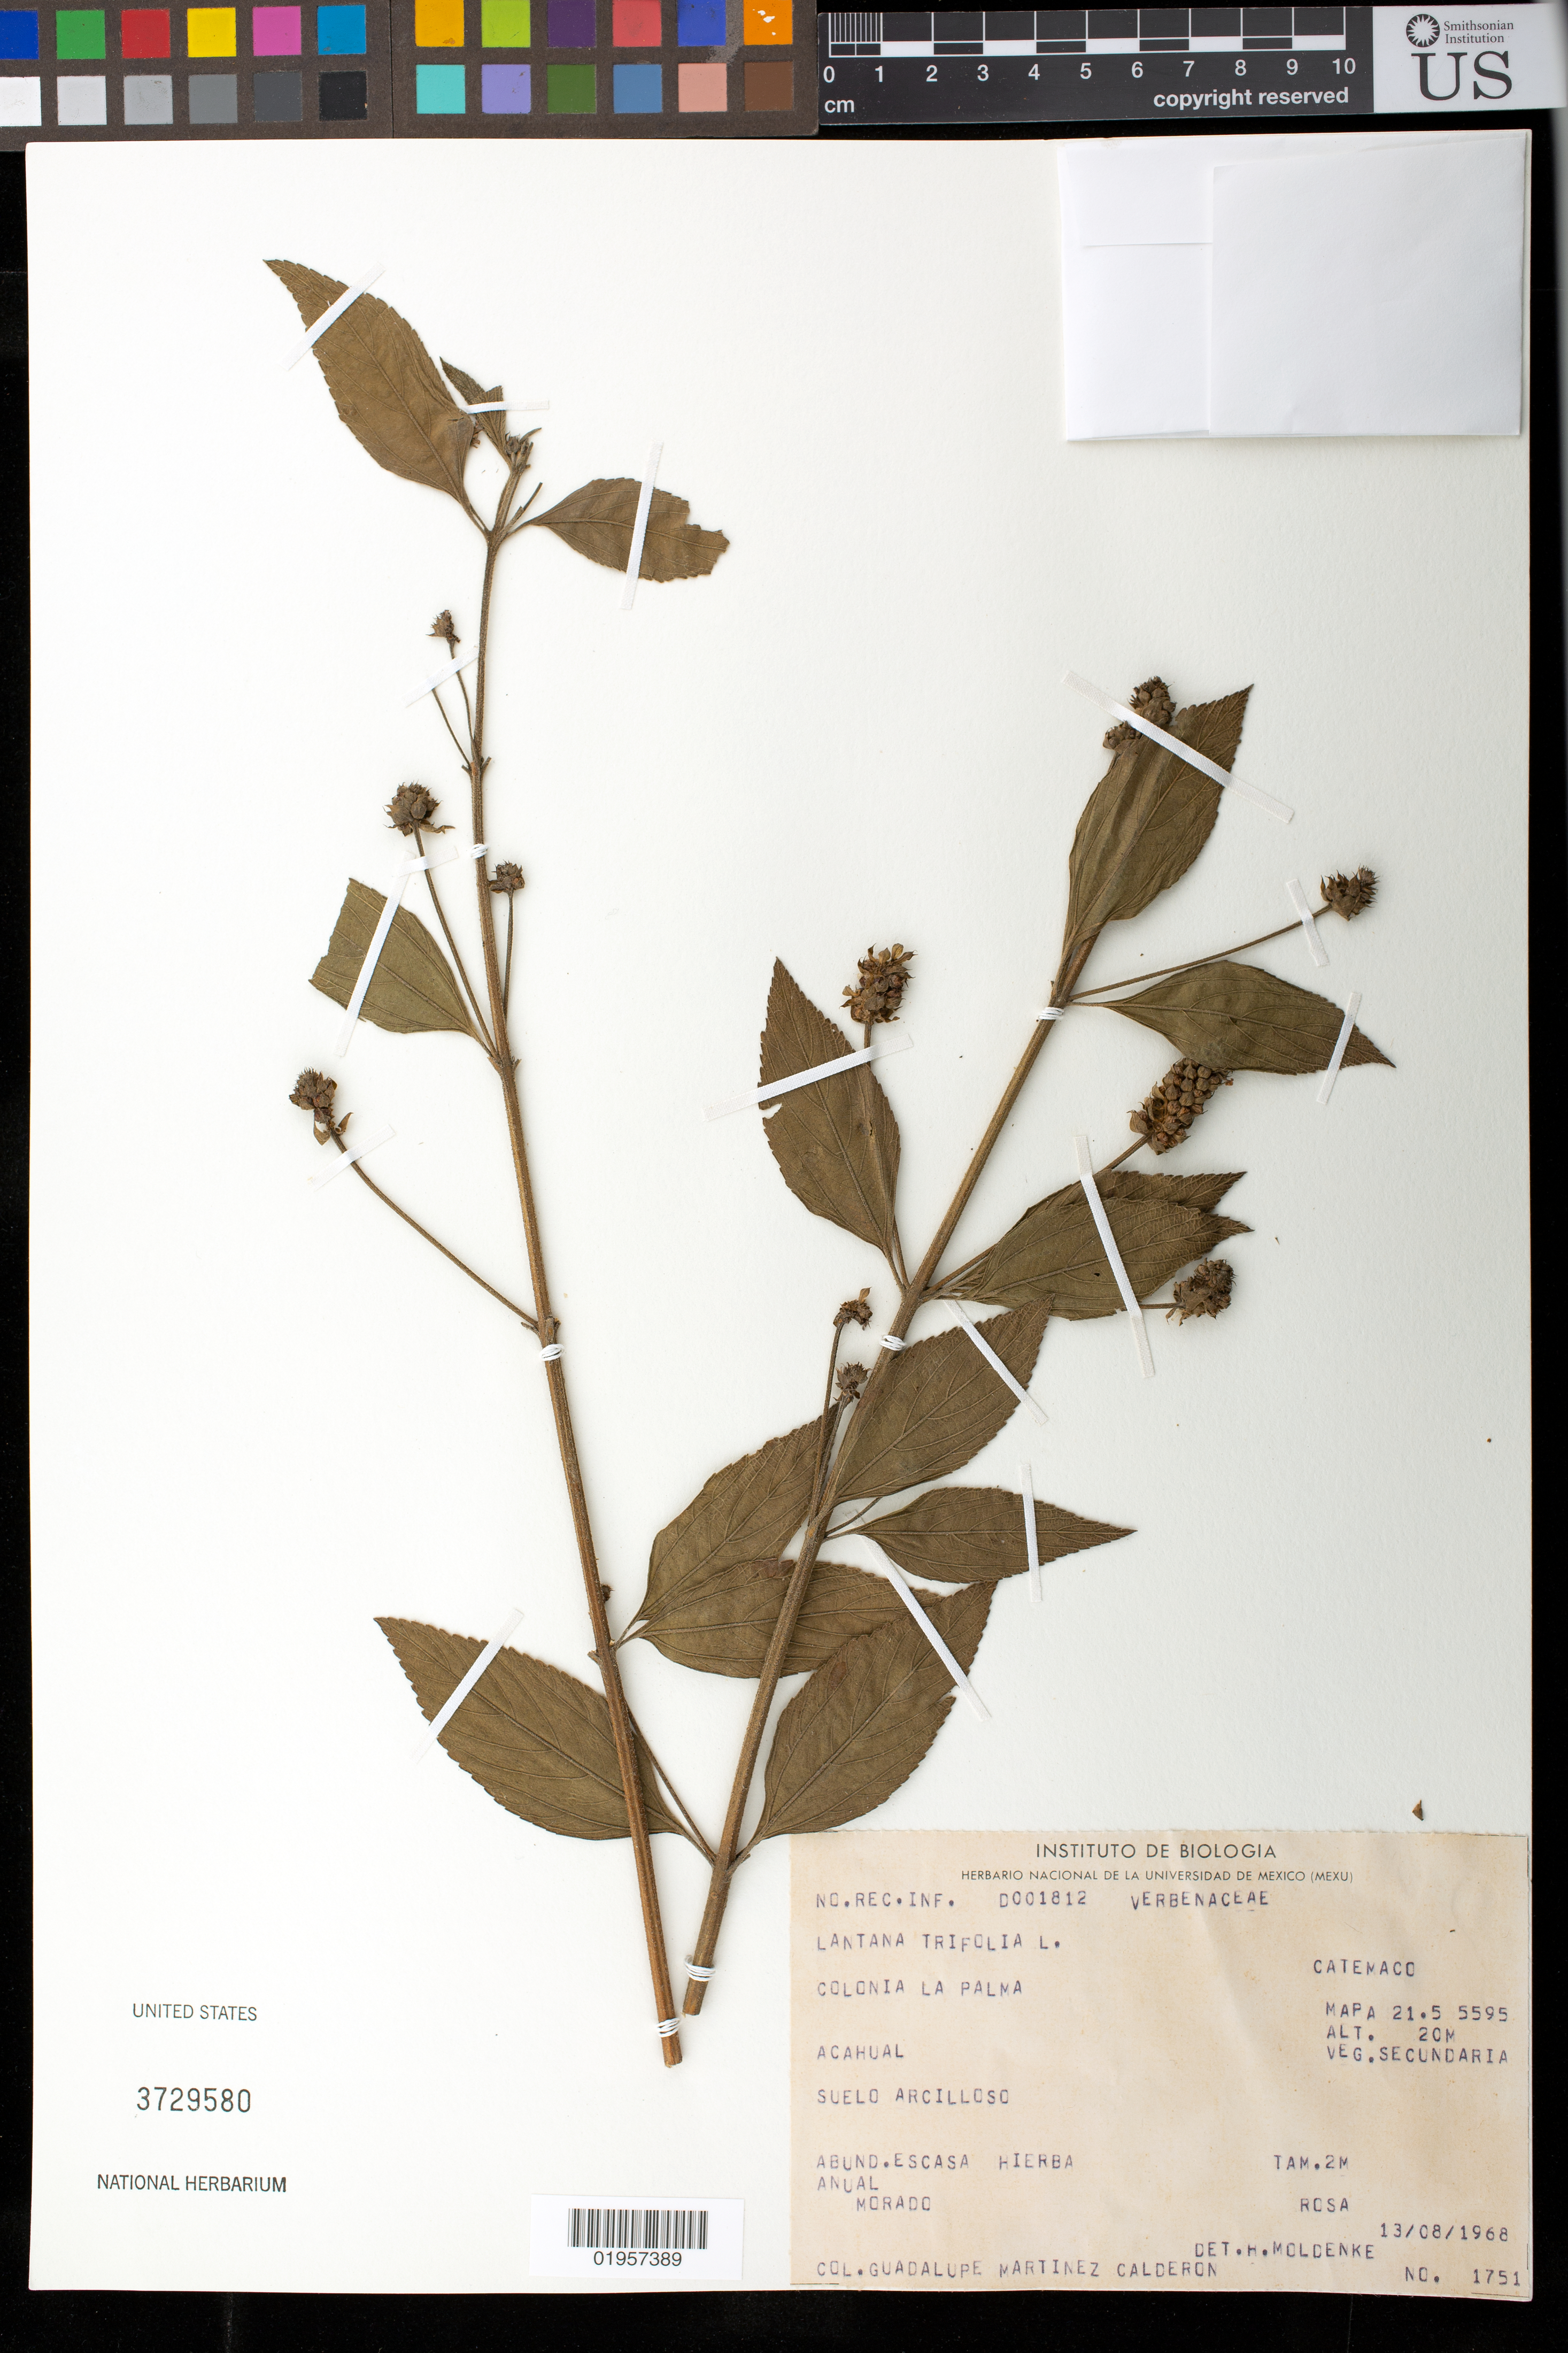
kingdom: Plantae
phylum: Tracheophyta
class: Magnoliopsida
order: Lamiales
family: Verbenaceae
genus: Lantana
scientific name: Lantana trifolia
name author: L.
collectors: G. Martínez Calderón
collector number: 1751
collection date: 1968-08-13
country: México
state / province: Veracruz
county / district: Catemaco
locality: Colonia La Palma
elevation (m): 20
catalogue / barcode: US 3729580